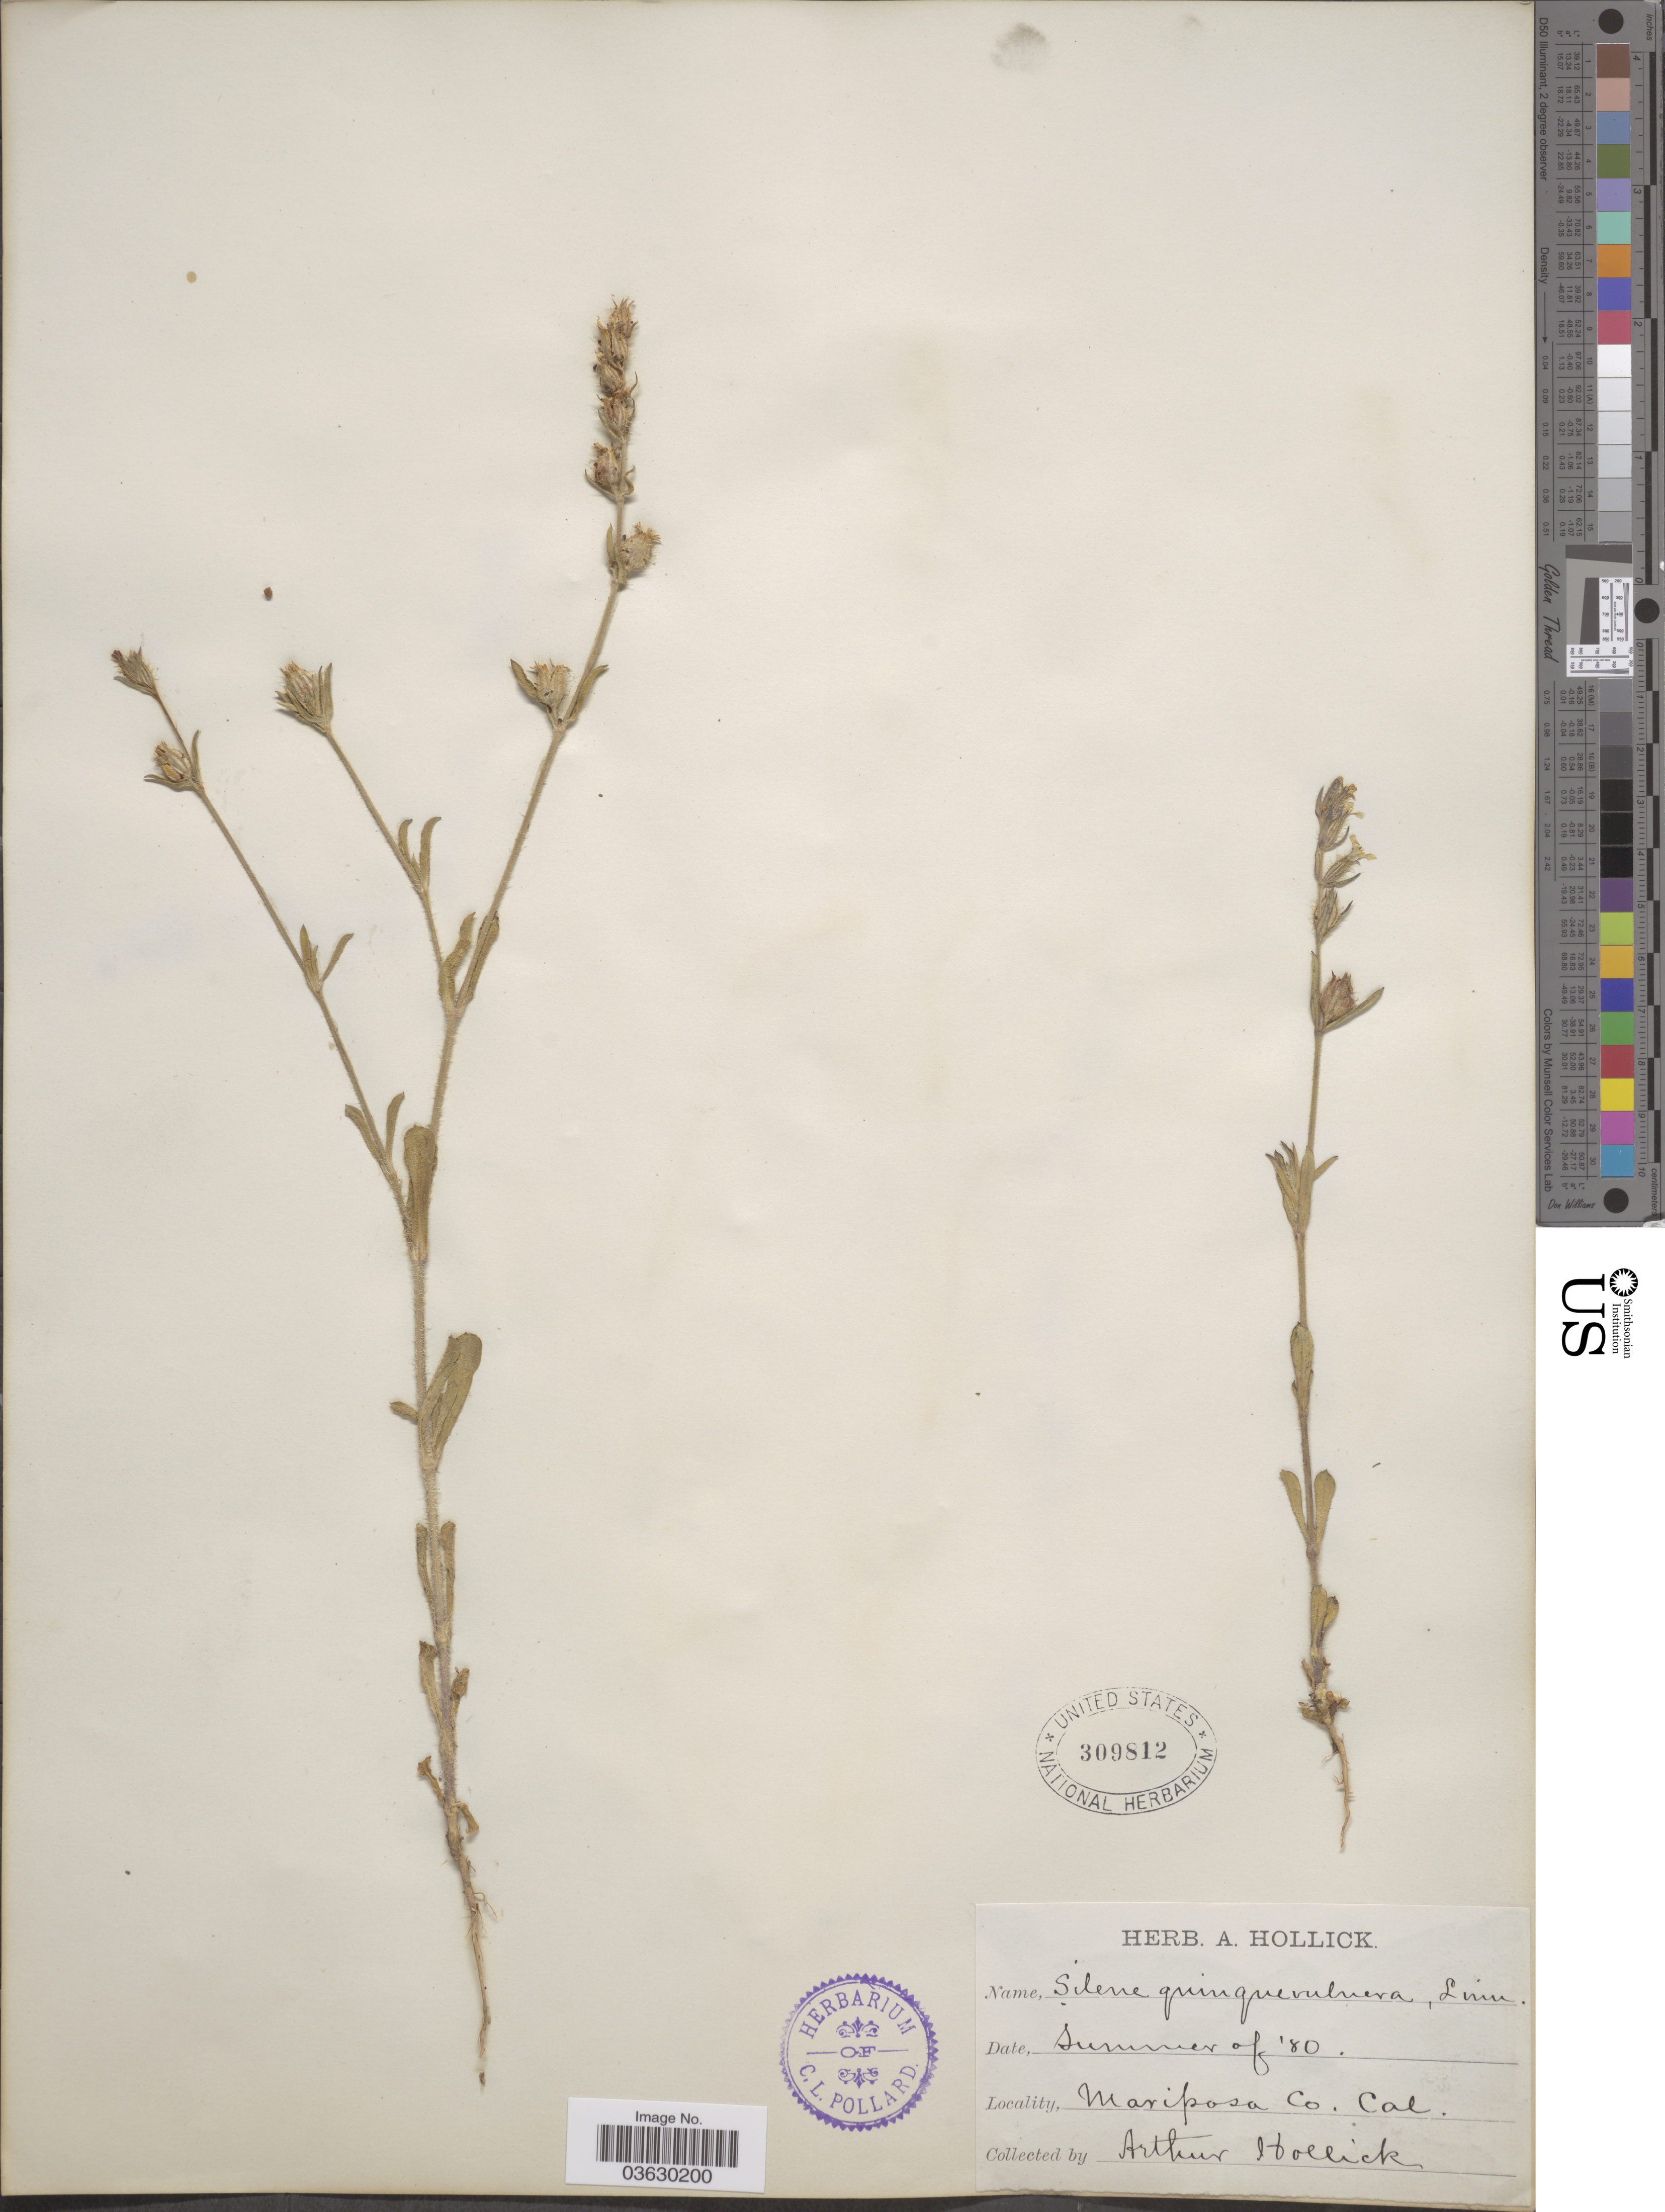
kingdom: Plantae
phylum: Tracheophyta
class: Magnoliopsida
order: Caryophyllales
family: Caryophyllaceae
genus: Silene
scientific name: Silene gallica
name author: L.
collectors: A. Hollick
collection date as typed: Summer of '80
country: United States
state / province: California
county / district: Mariposa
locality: Mariposa Co.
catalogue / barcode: US 309812